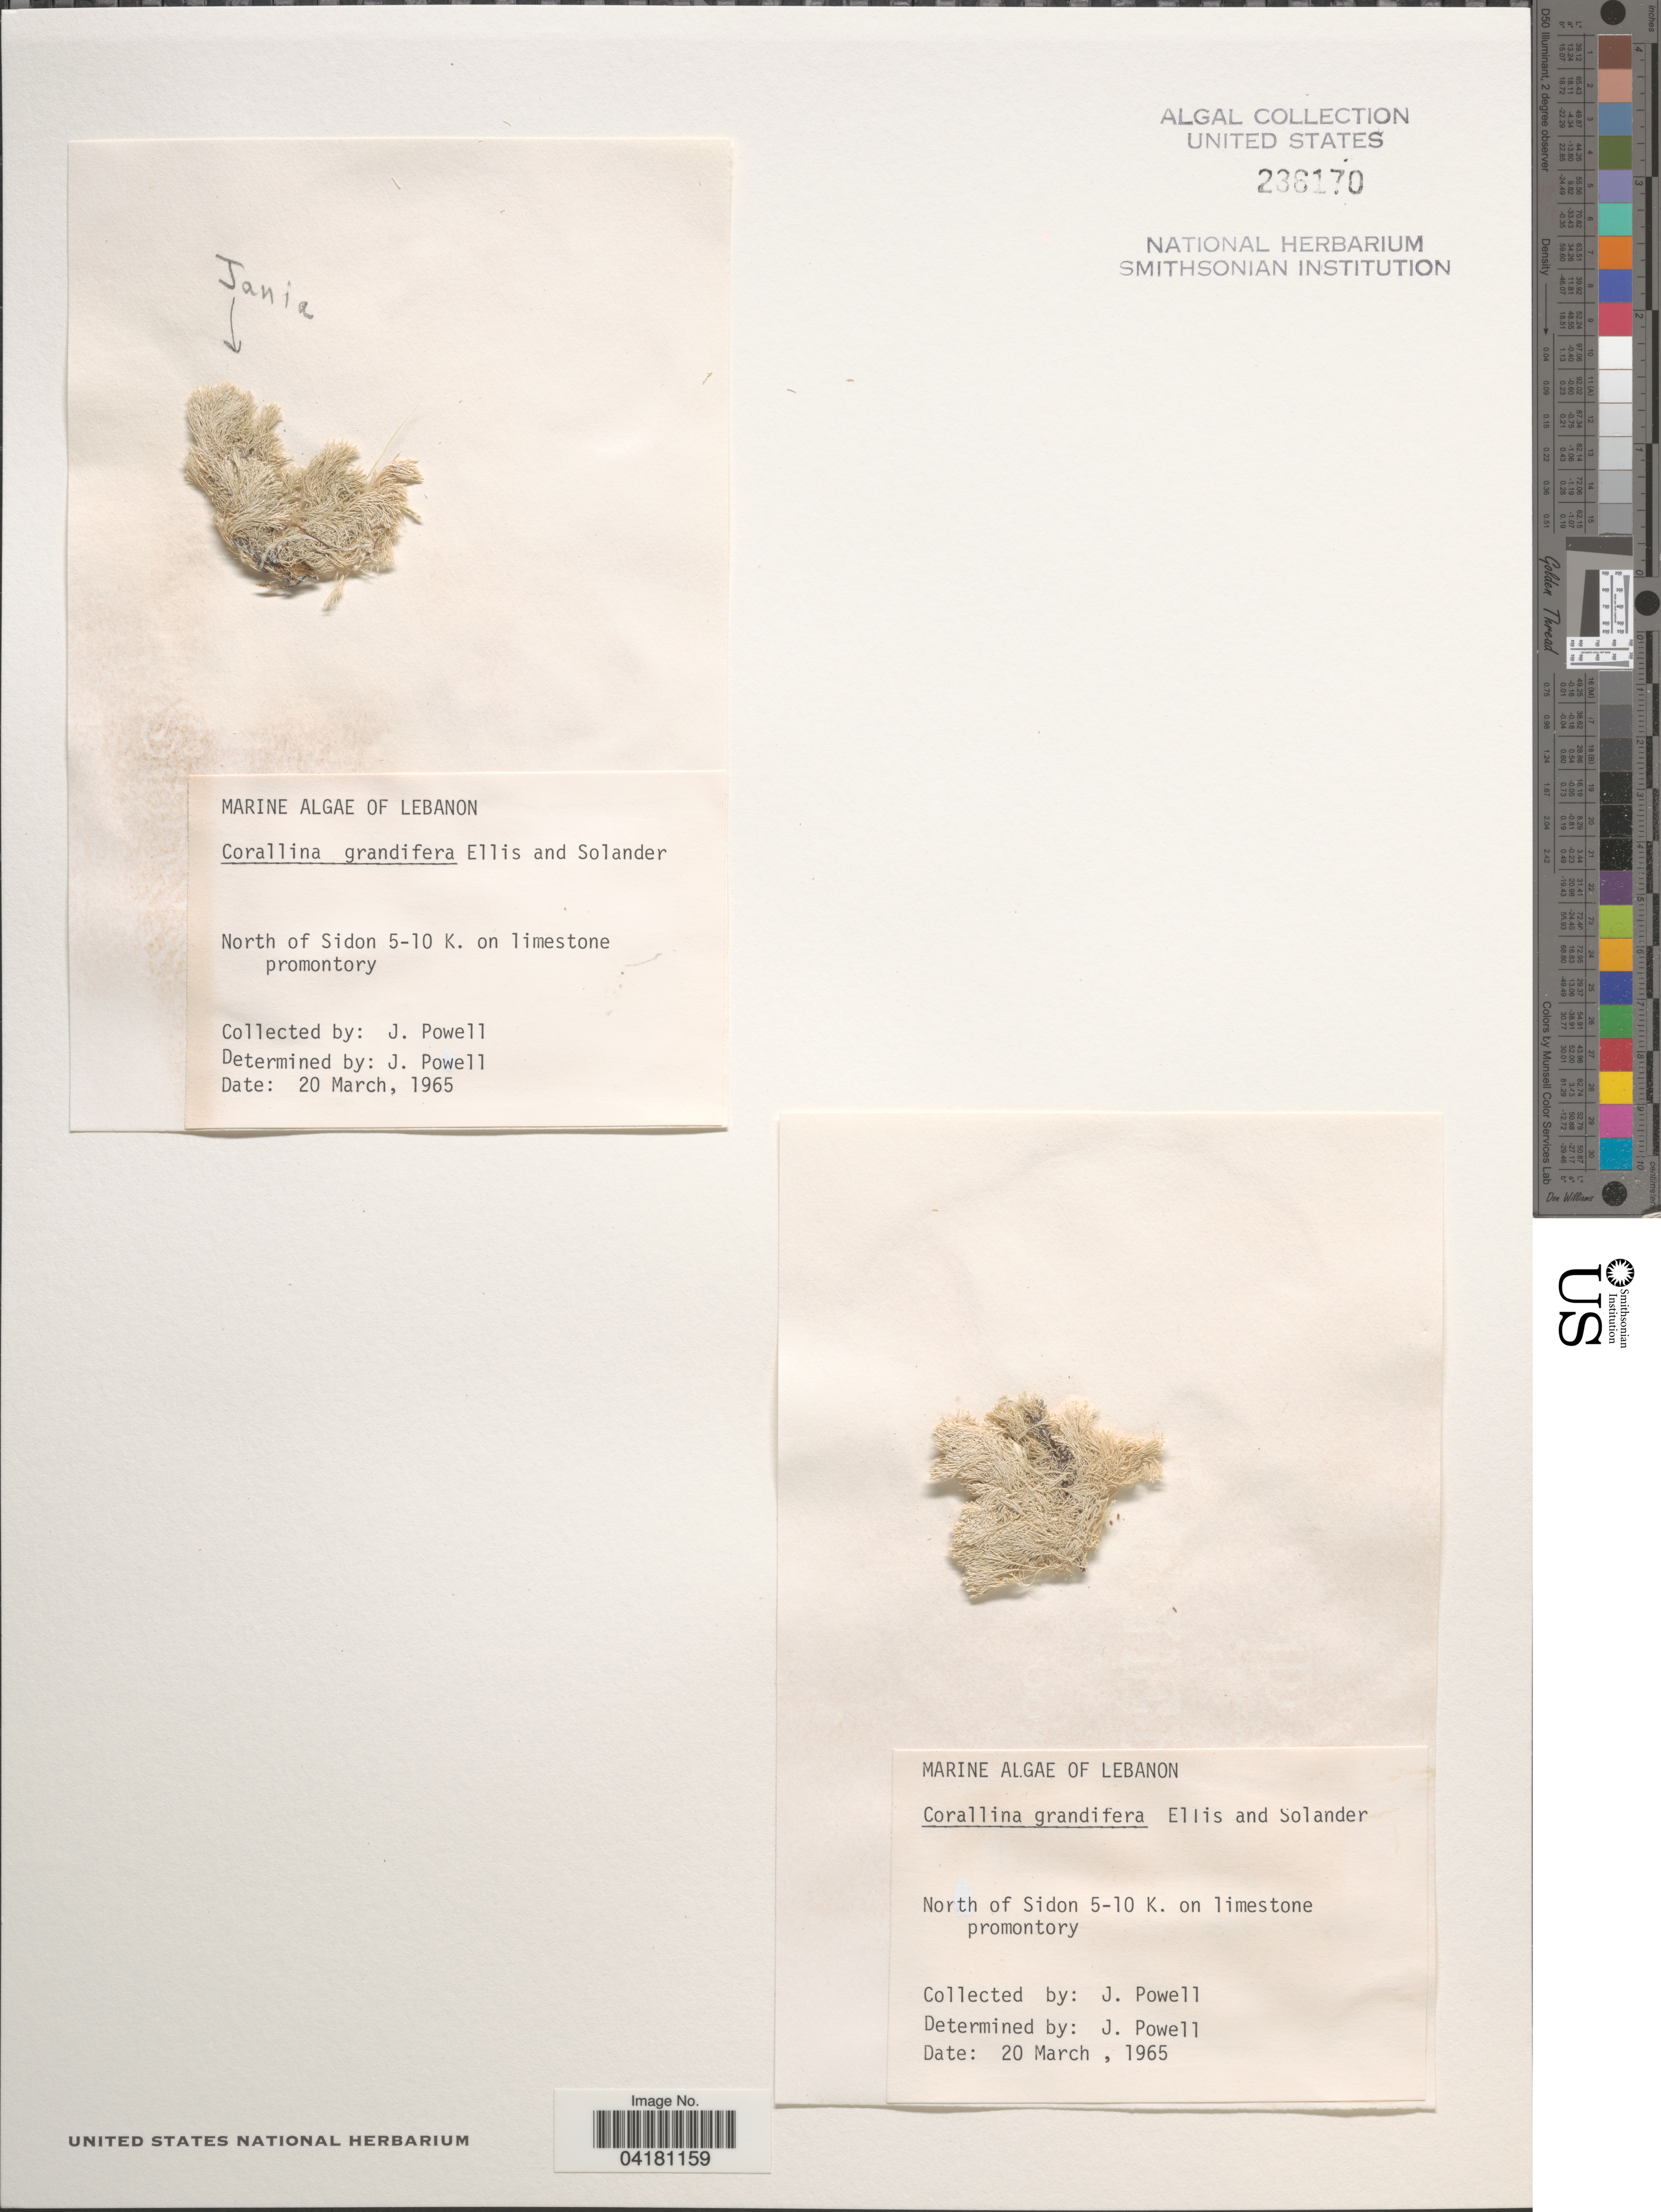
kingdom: Plantae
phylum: Rhodophyta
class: Florideophyceae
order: Corallinales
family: Corallinaceae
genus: Jania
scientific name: Jania virgata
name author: (Zanardini) Mont.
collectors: J. Powell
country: Lebanon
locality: North of Sidon 5-10 K. on limestone promontory.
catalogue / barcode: US 236170